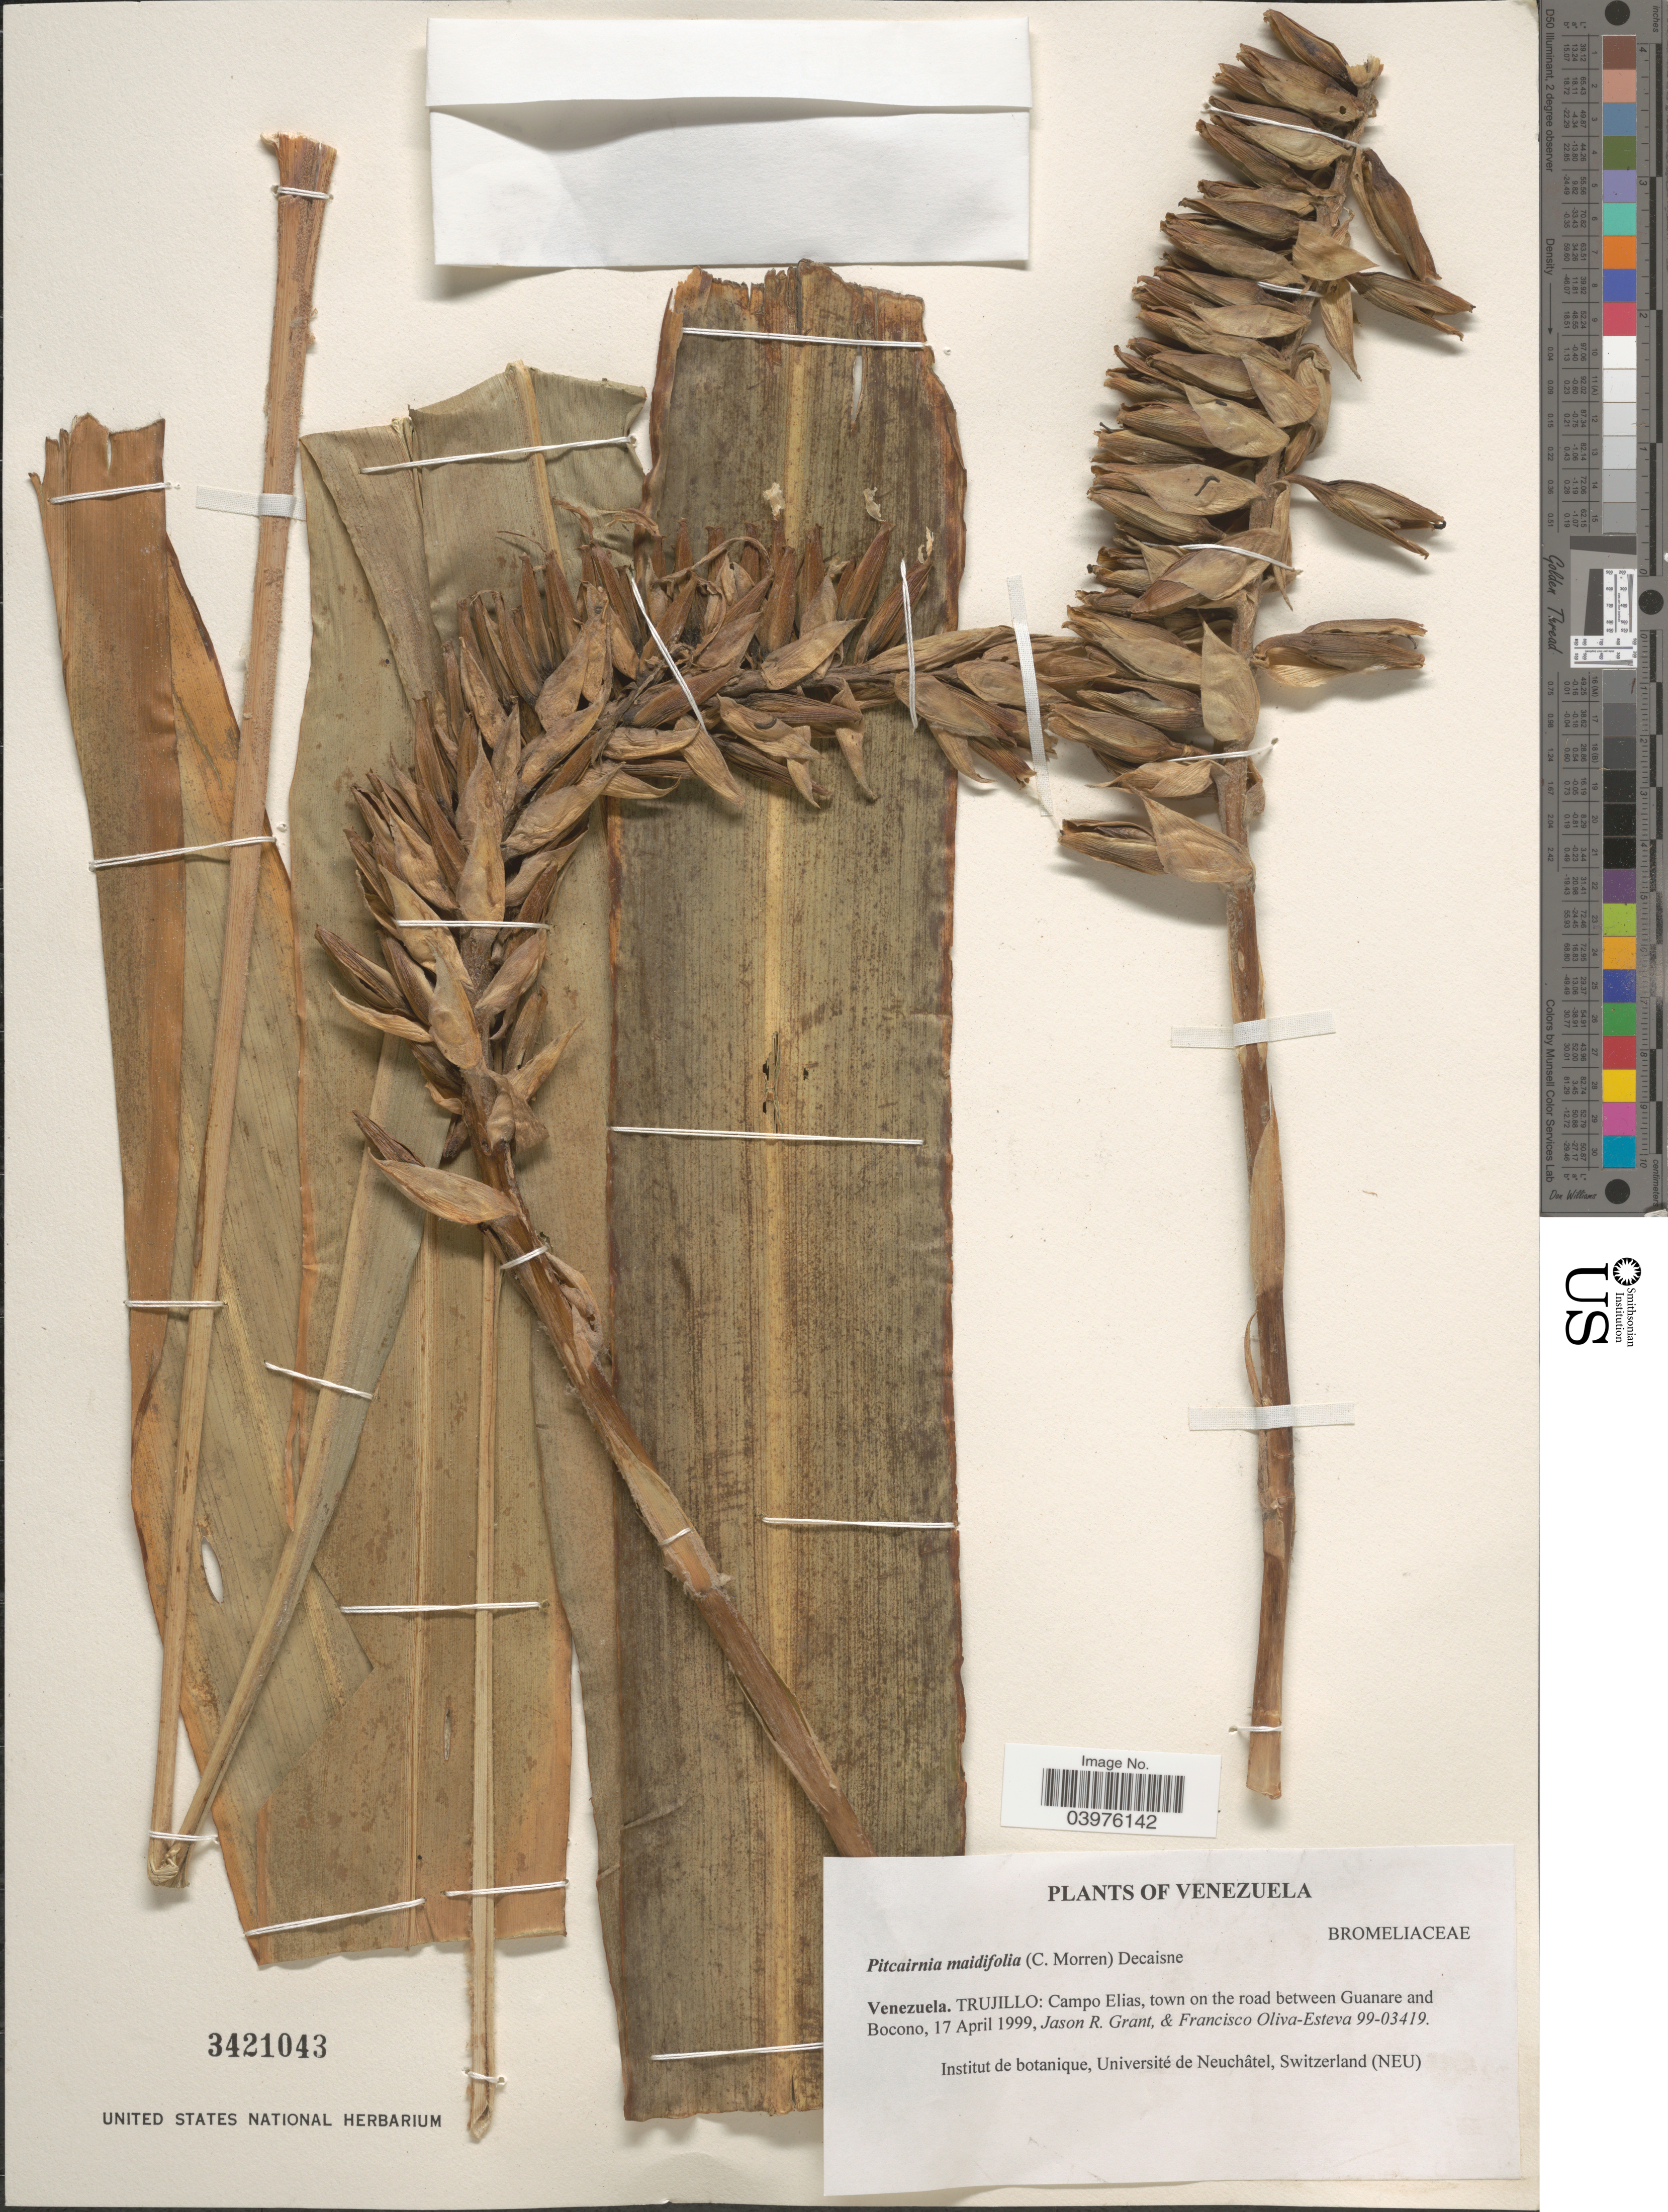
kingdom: Plantae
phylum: Tracheophyta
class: Liliopsida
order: Poales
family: Bromeliaceae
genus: Pitcairnia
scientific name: Pitcairnia maidifolia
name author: (C. Morren) Decne. ex Planch.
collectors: J. R. Grant & F. Oliva-Esteva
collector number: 99-03419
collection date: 1999-04-17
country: Venezuela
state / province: Trujillo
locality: Campo Elias, town on the road between Guanare and Bocono.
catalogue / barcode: US 3421043